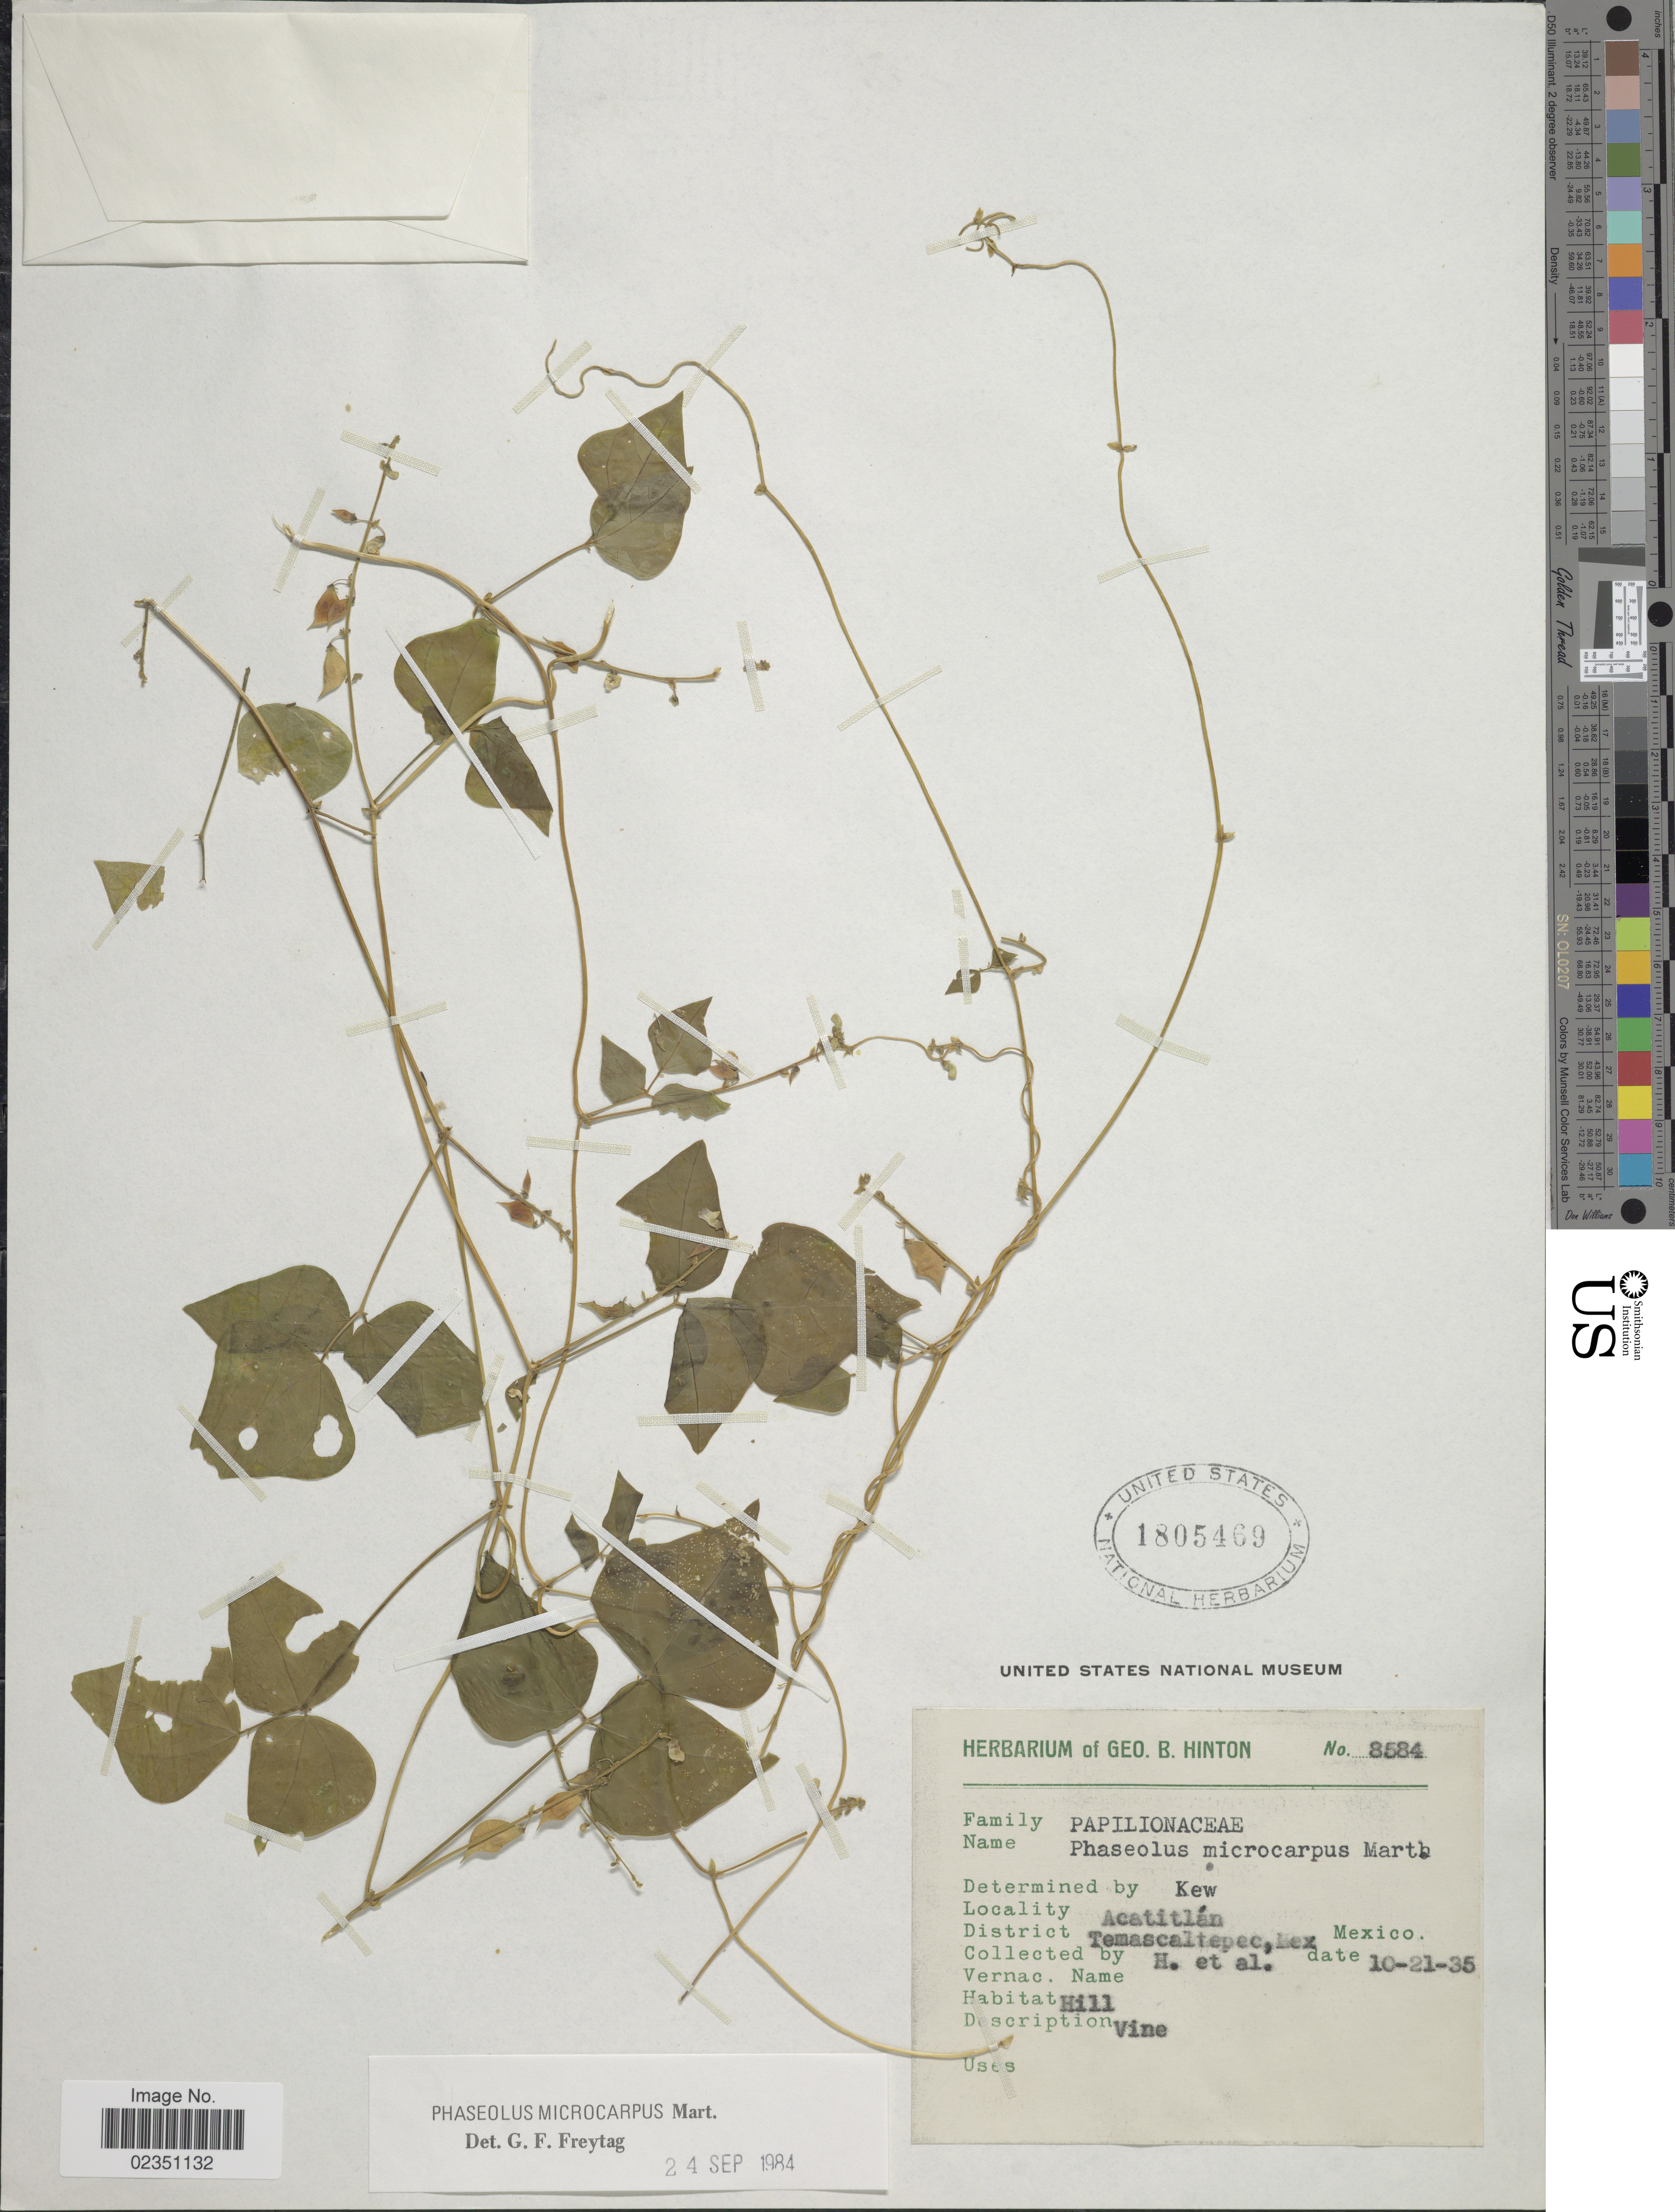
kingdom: Plantae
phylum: Tracheophyta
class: Magnoliopsida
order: Fabales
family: Fabaceae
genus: Phaseolus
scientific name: Phaseolus microcarpus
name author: Mart.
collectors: G. B. Hinton & et al.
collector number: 8584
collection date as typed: Transcribed d/m/y: 21/10/35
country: Mexico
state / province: México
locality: Acatitlán, District Temascaltepec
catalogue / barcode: US 1805469